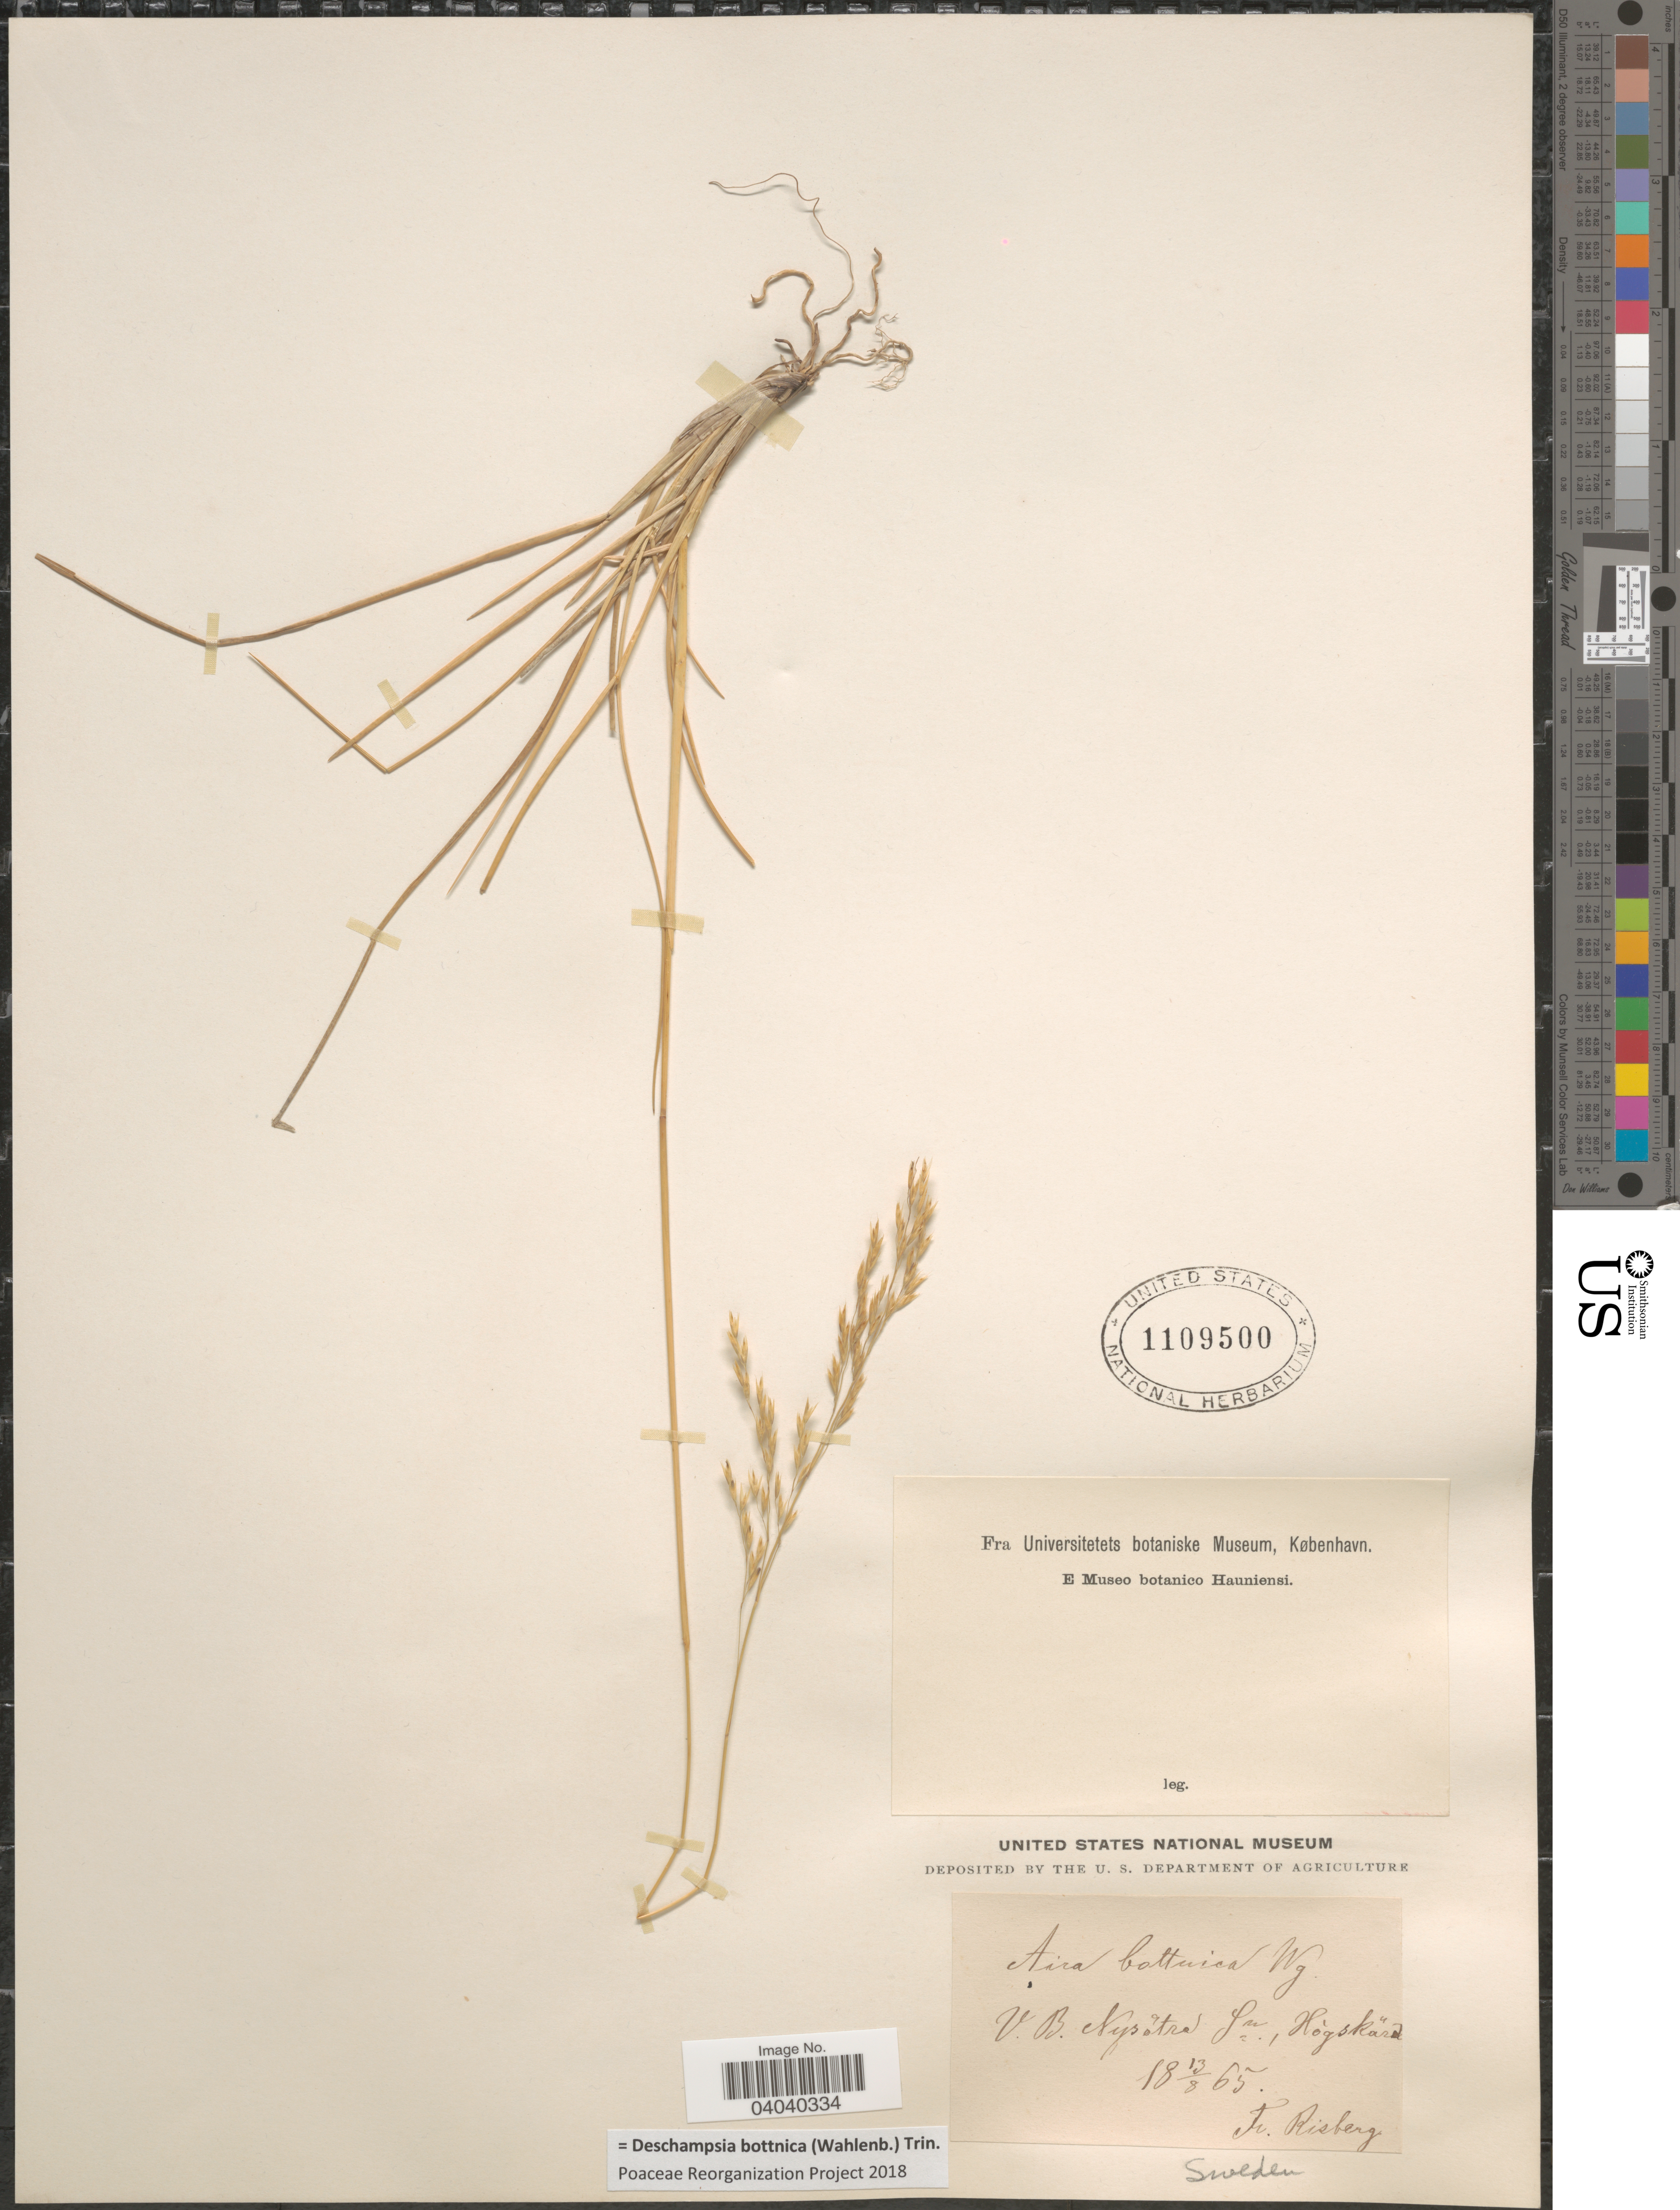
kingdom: Plantae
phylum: Tracheophyta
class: Liliopsida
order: Poales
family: Poaceae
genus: Deschampsia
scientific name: Deschampsia bottnica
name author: (Wahlenb.) Trin.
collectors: Risberg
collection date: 1865-08-13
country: Sweden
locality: V.B. Nysätra Su., Hogskärd.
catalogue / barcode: US 1109500